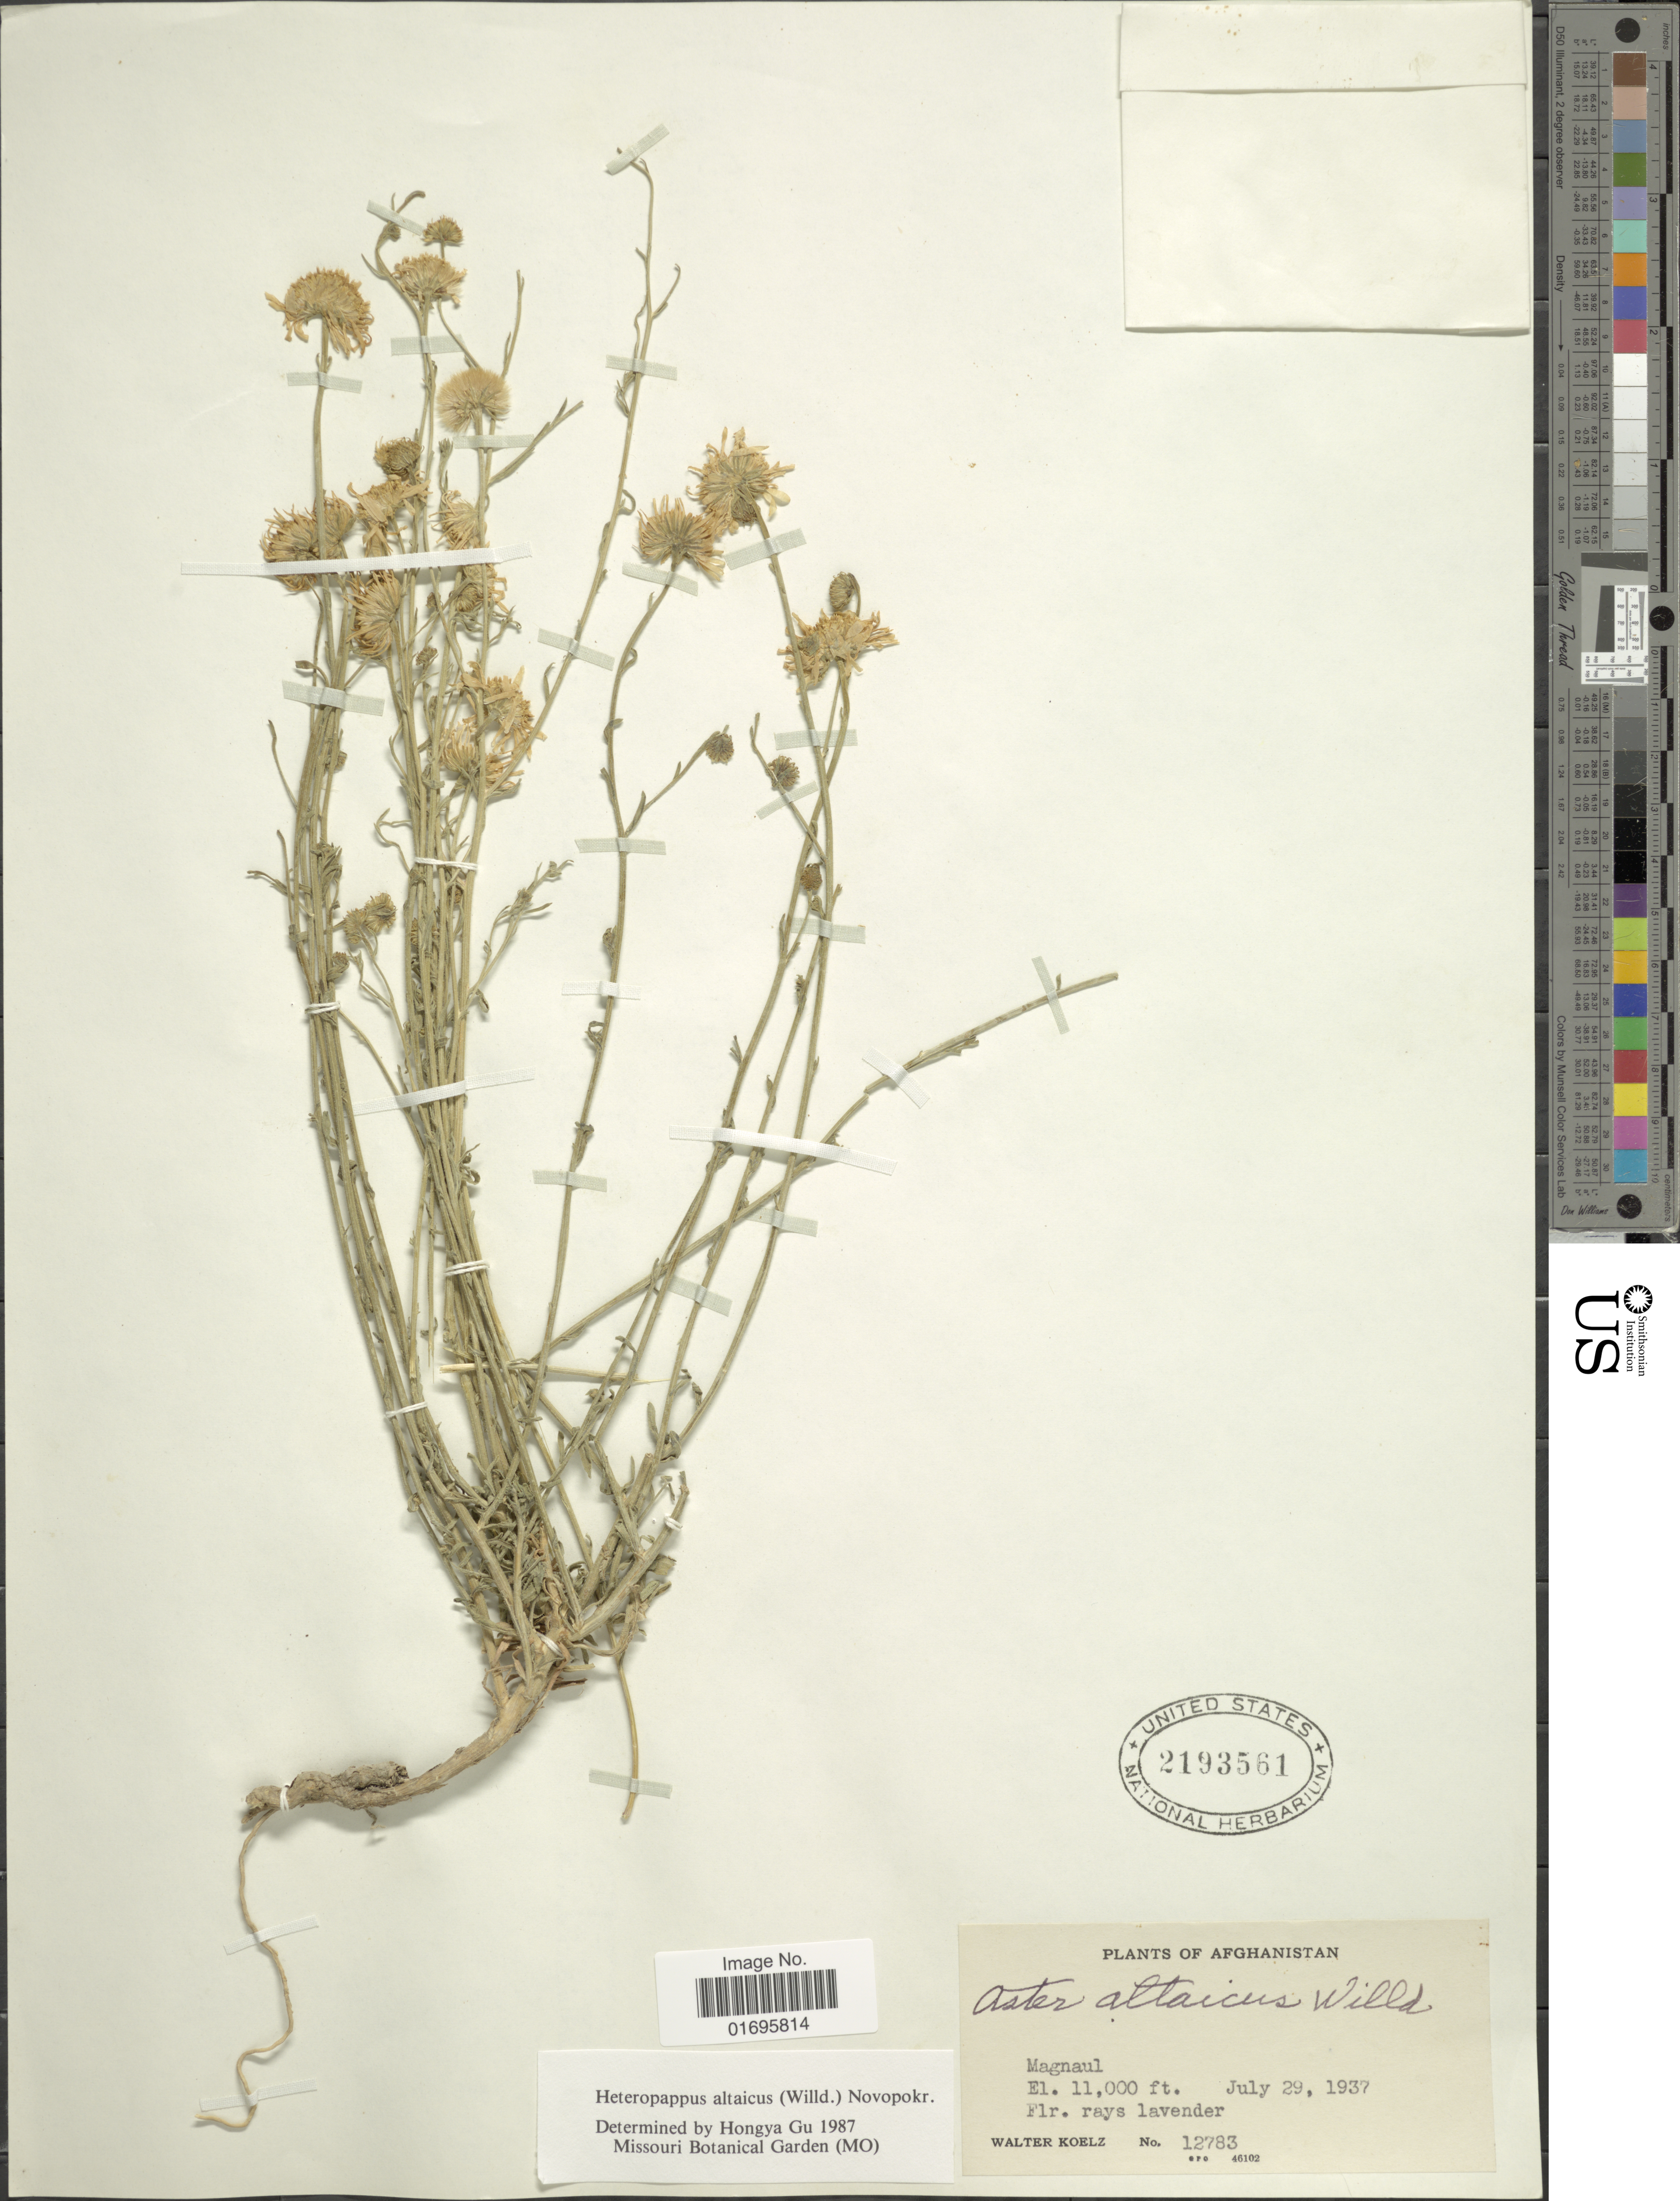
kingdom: Plantae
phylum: Tracheophyta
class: Magnoliopsida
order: Asterales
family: Asteraceae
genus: Heteropappus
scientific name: Heteropappus altaicus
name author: (Willd.) Novopokr.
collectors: W. N. Koelz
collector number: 12783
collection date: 1937-07-29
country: Afghanistan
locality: Magnaul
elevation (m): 3353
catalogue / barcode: US 2193561